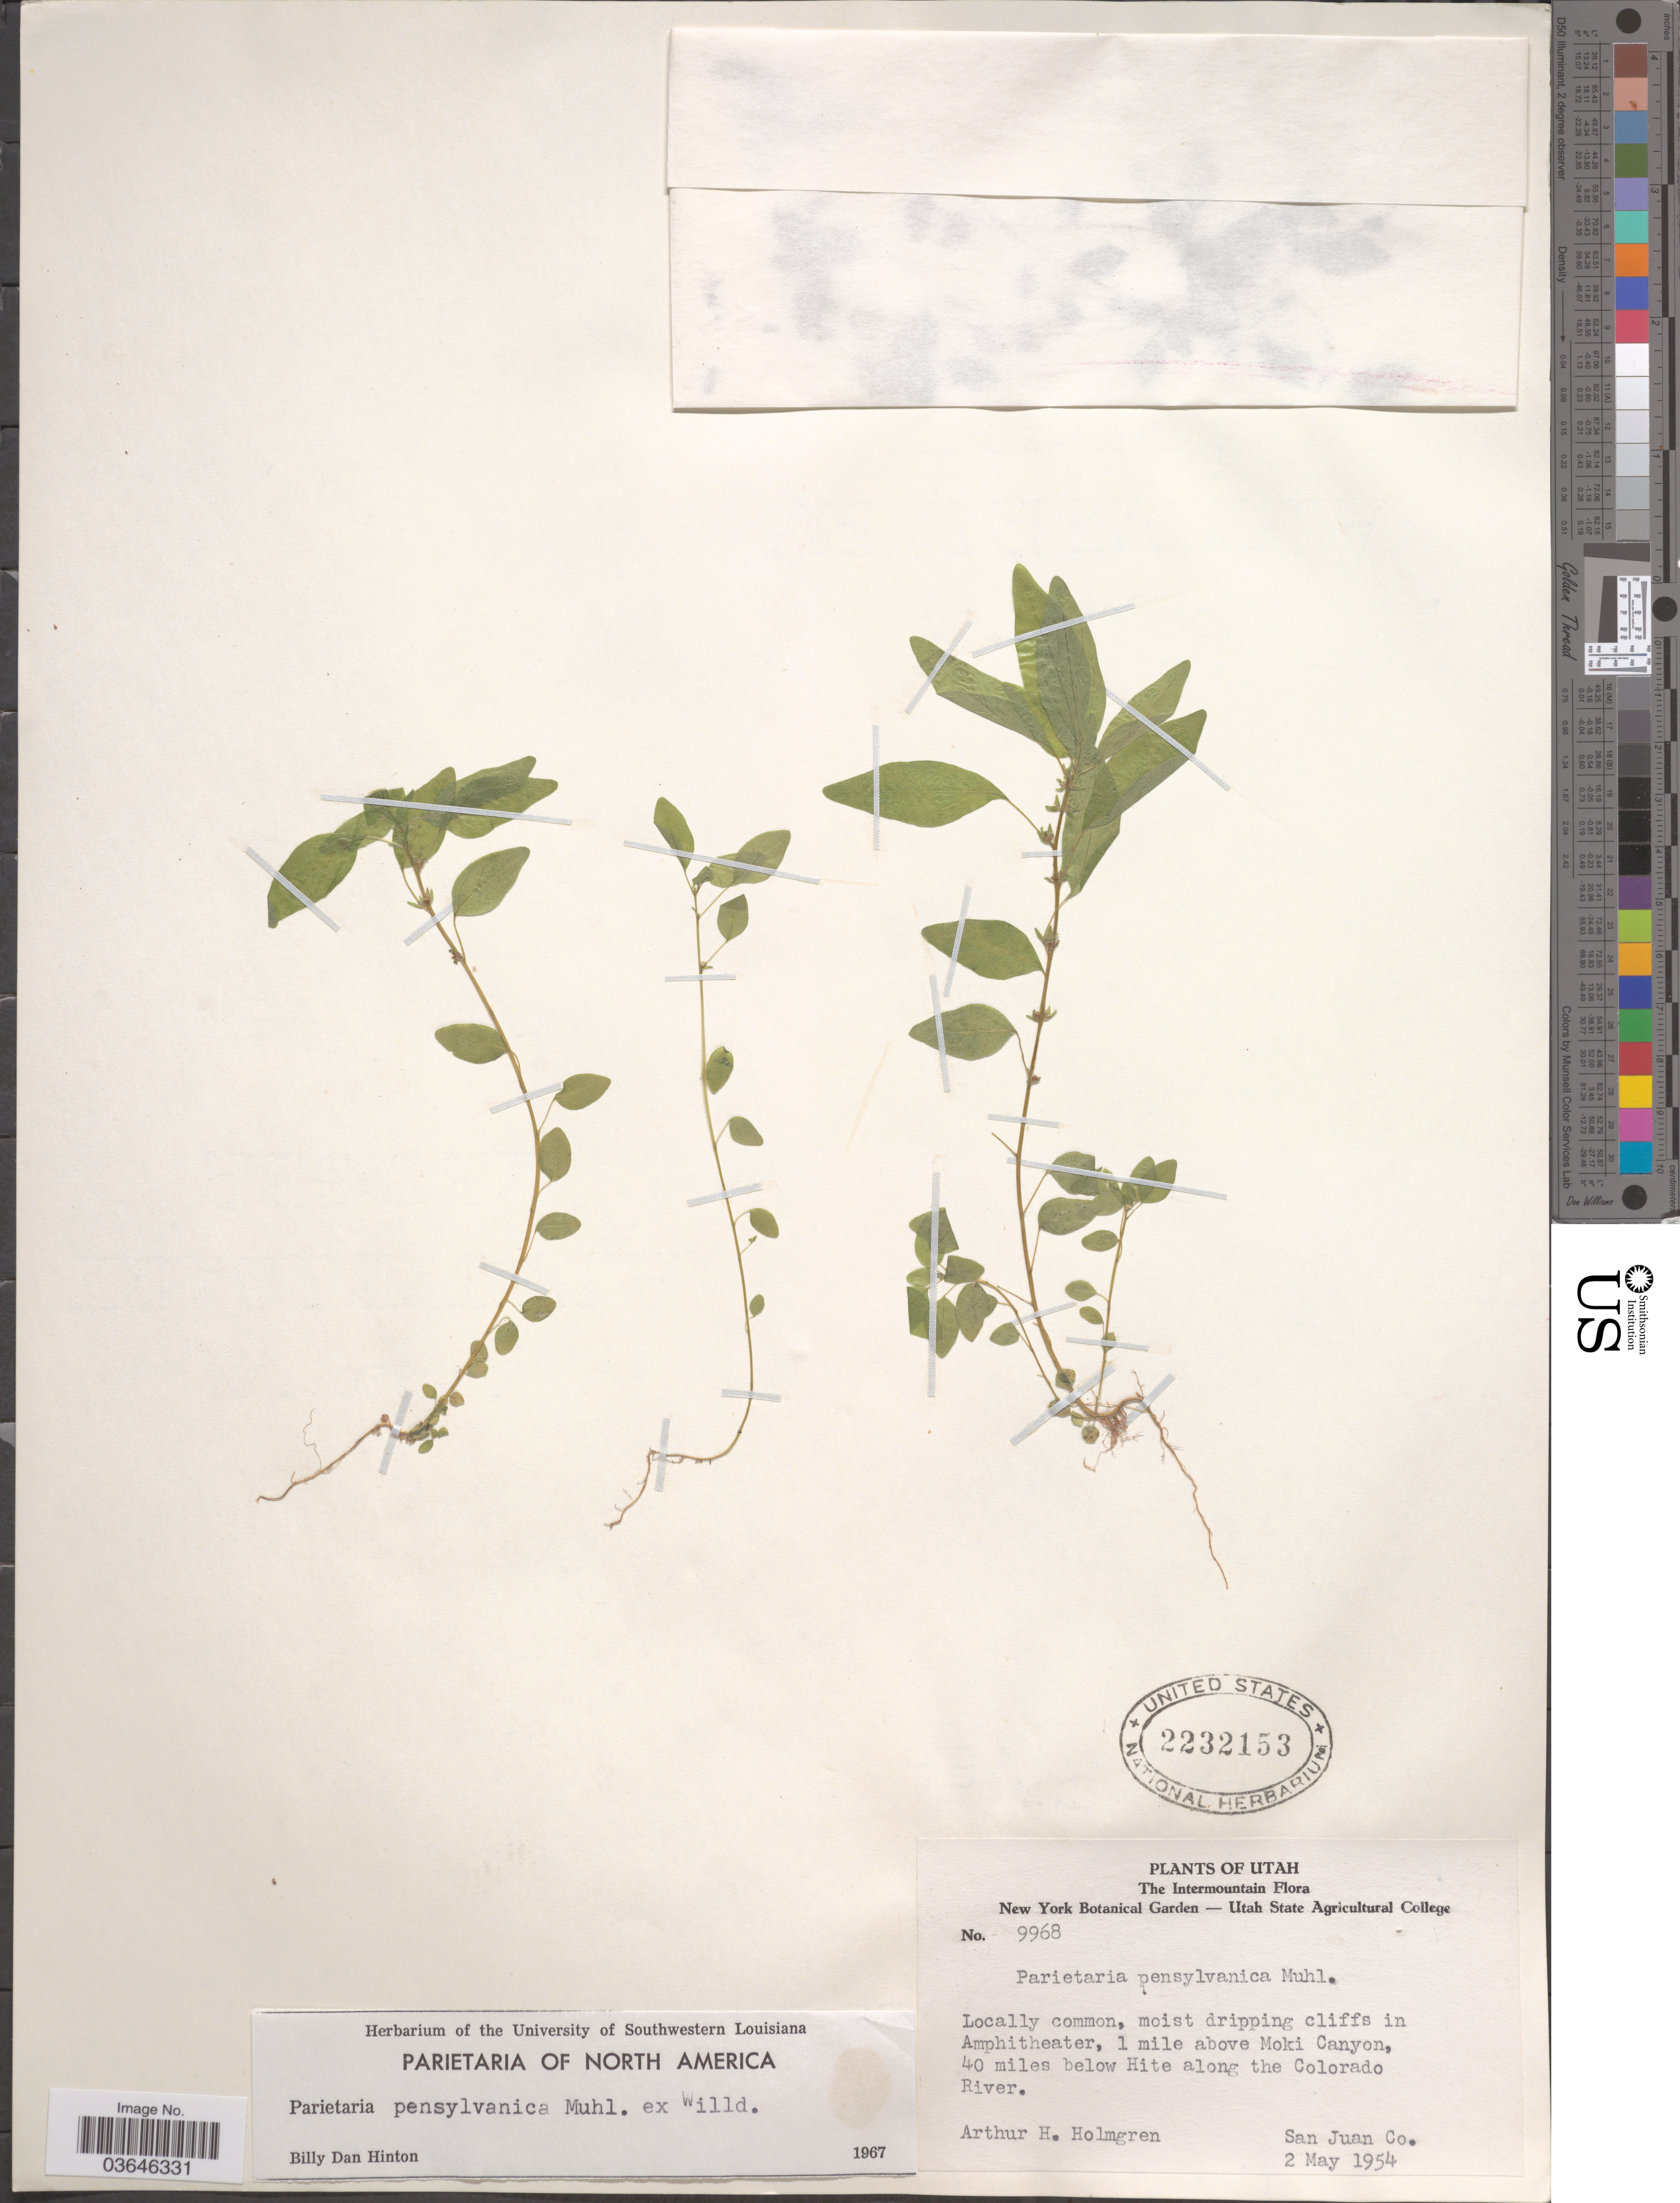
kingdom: Plantae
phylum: Tracheophyta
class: Magnoliopsida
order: Rosales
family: Urticaceae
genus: Parietaria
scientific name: Parietaria pensylvanica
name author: Muhl. ex Willd.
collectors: A. H. Holmgren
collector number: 9968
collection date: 1954-05-02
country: United States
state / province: Utah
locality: The Intermountain. Moist dripping cliffs in Amphitheater, 1 mile above Moki Canyon, 40 miles below Hite along the Colorado River. San Juan Co.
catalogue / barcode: US 2232153